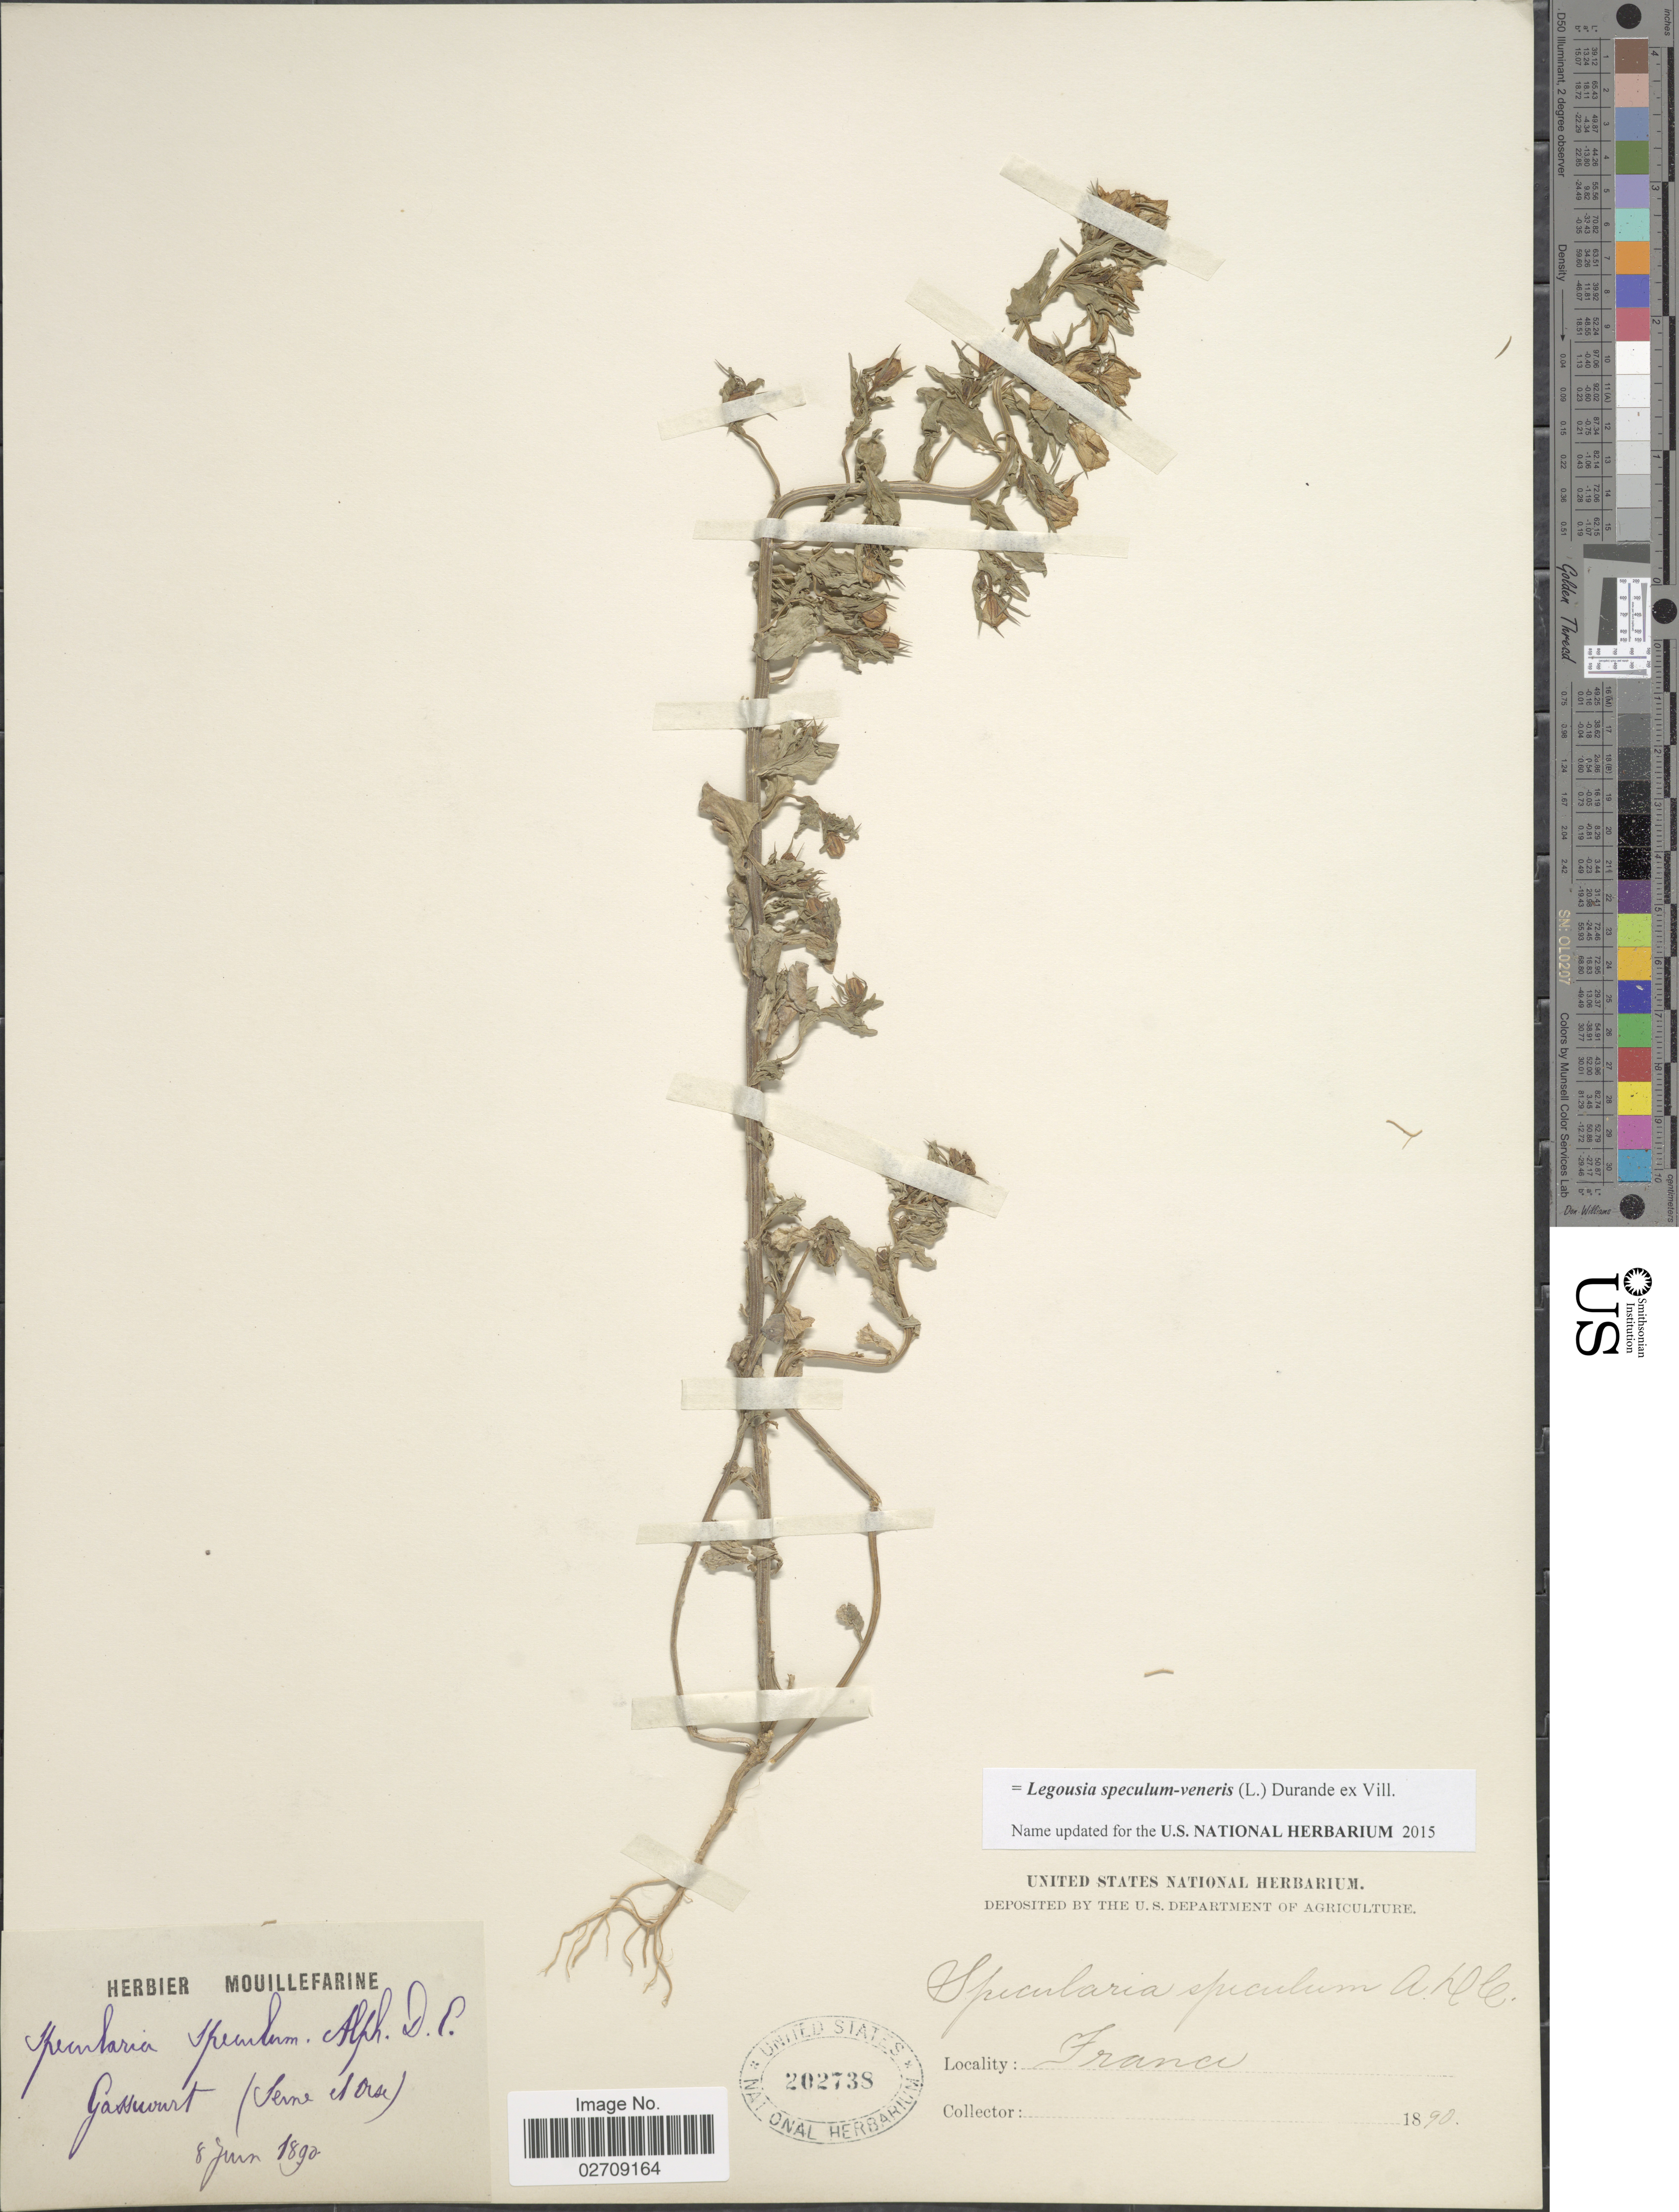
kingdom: Plantae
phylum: Tracheophyta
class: Magnoliopsida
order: Asterales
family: Campanulaceae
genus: Legousia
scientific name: Legousia speculum-veneris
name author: (L.) Chaix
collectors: ex herb. Mouillefarine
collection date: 1890-06-08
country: France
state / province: Île-de-France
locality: Gassicourt (Seine et Oise)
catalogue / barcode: US 202738